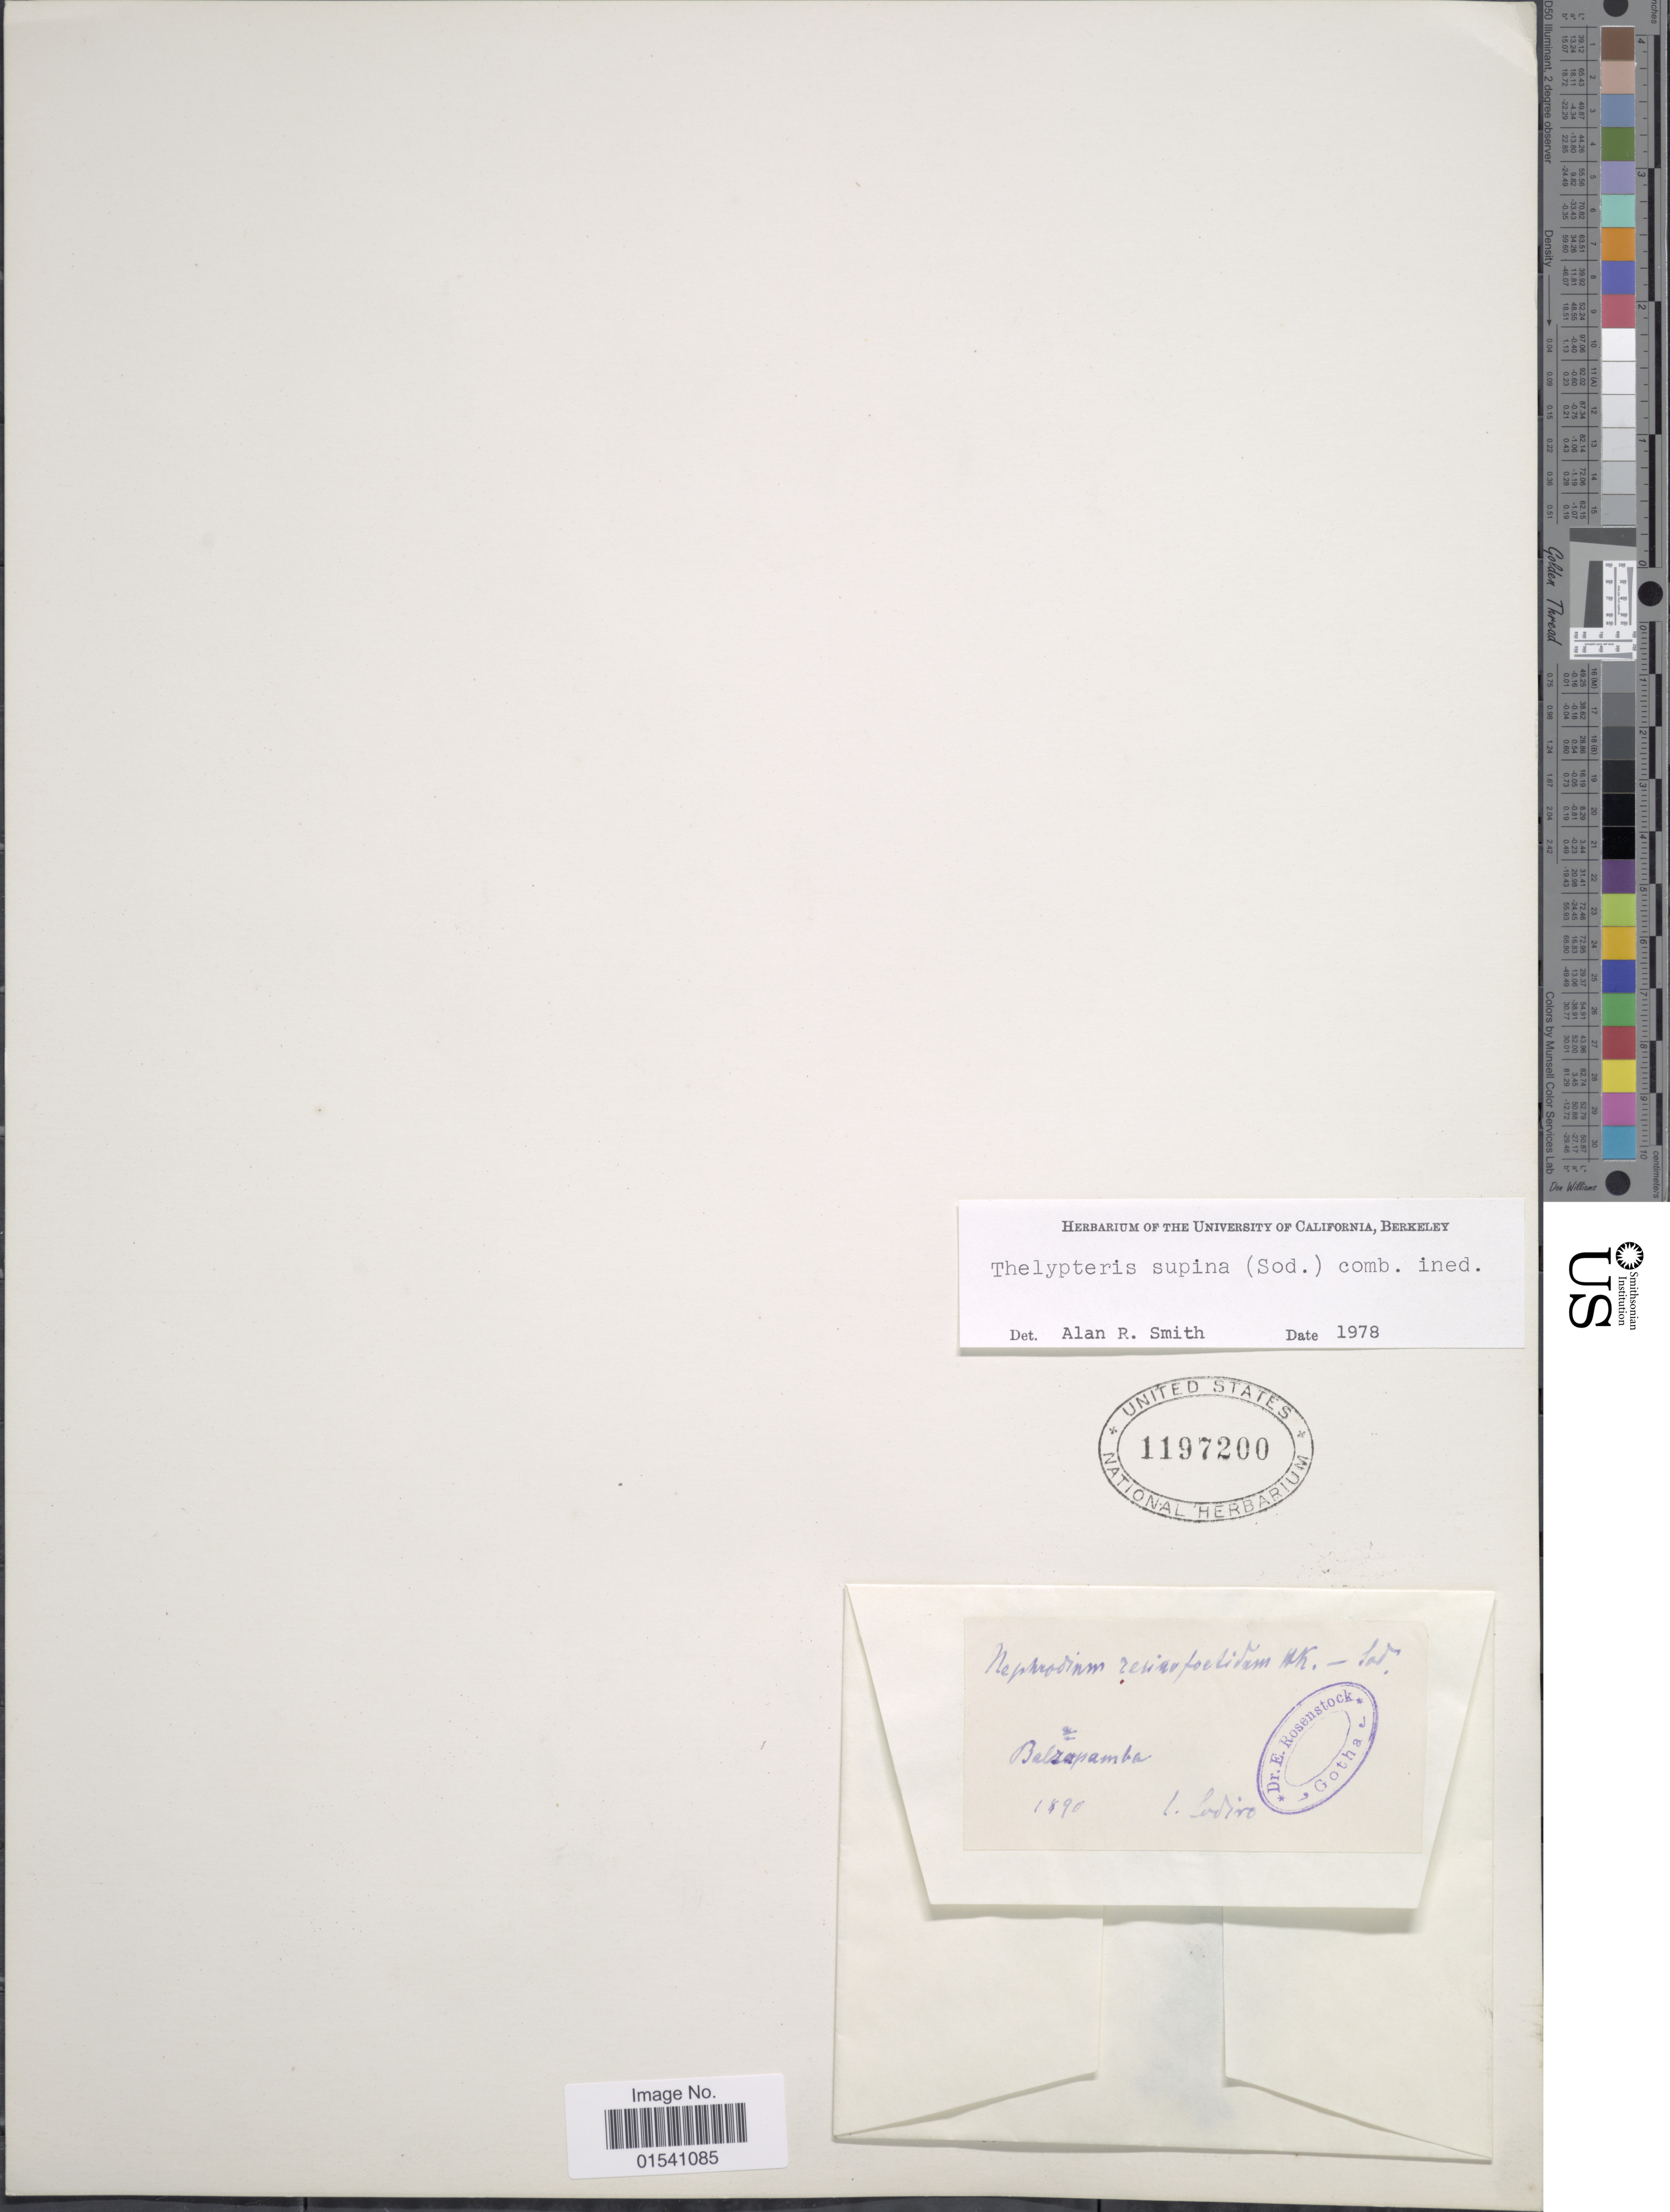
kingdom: Plantae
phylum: Tracheophyta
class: Polypodiopsida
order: Polypodiales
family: Thelypteridaceae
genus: Amauropelta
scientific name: Amauropelta supina (Sodiro) comb. nov., ined 2015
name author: (Sodiro)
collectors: Sodiro, --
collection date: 1890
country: Ecuador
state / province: Bolívar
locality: Balzapamba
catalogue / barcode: US 1197200